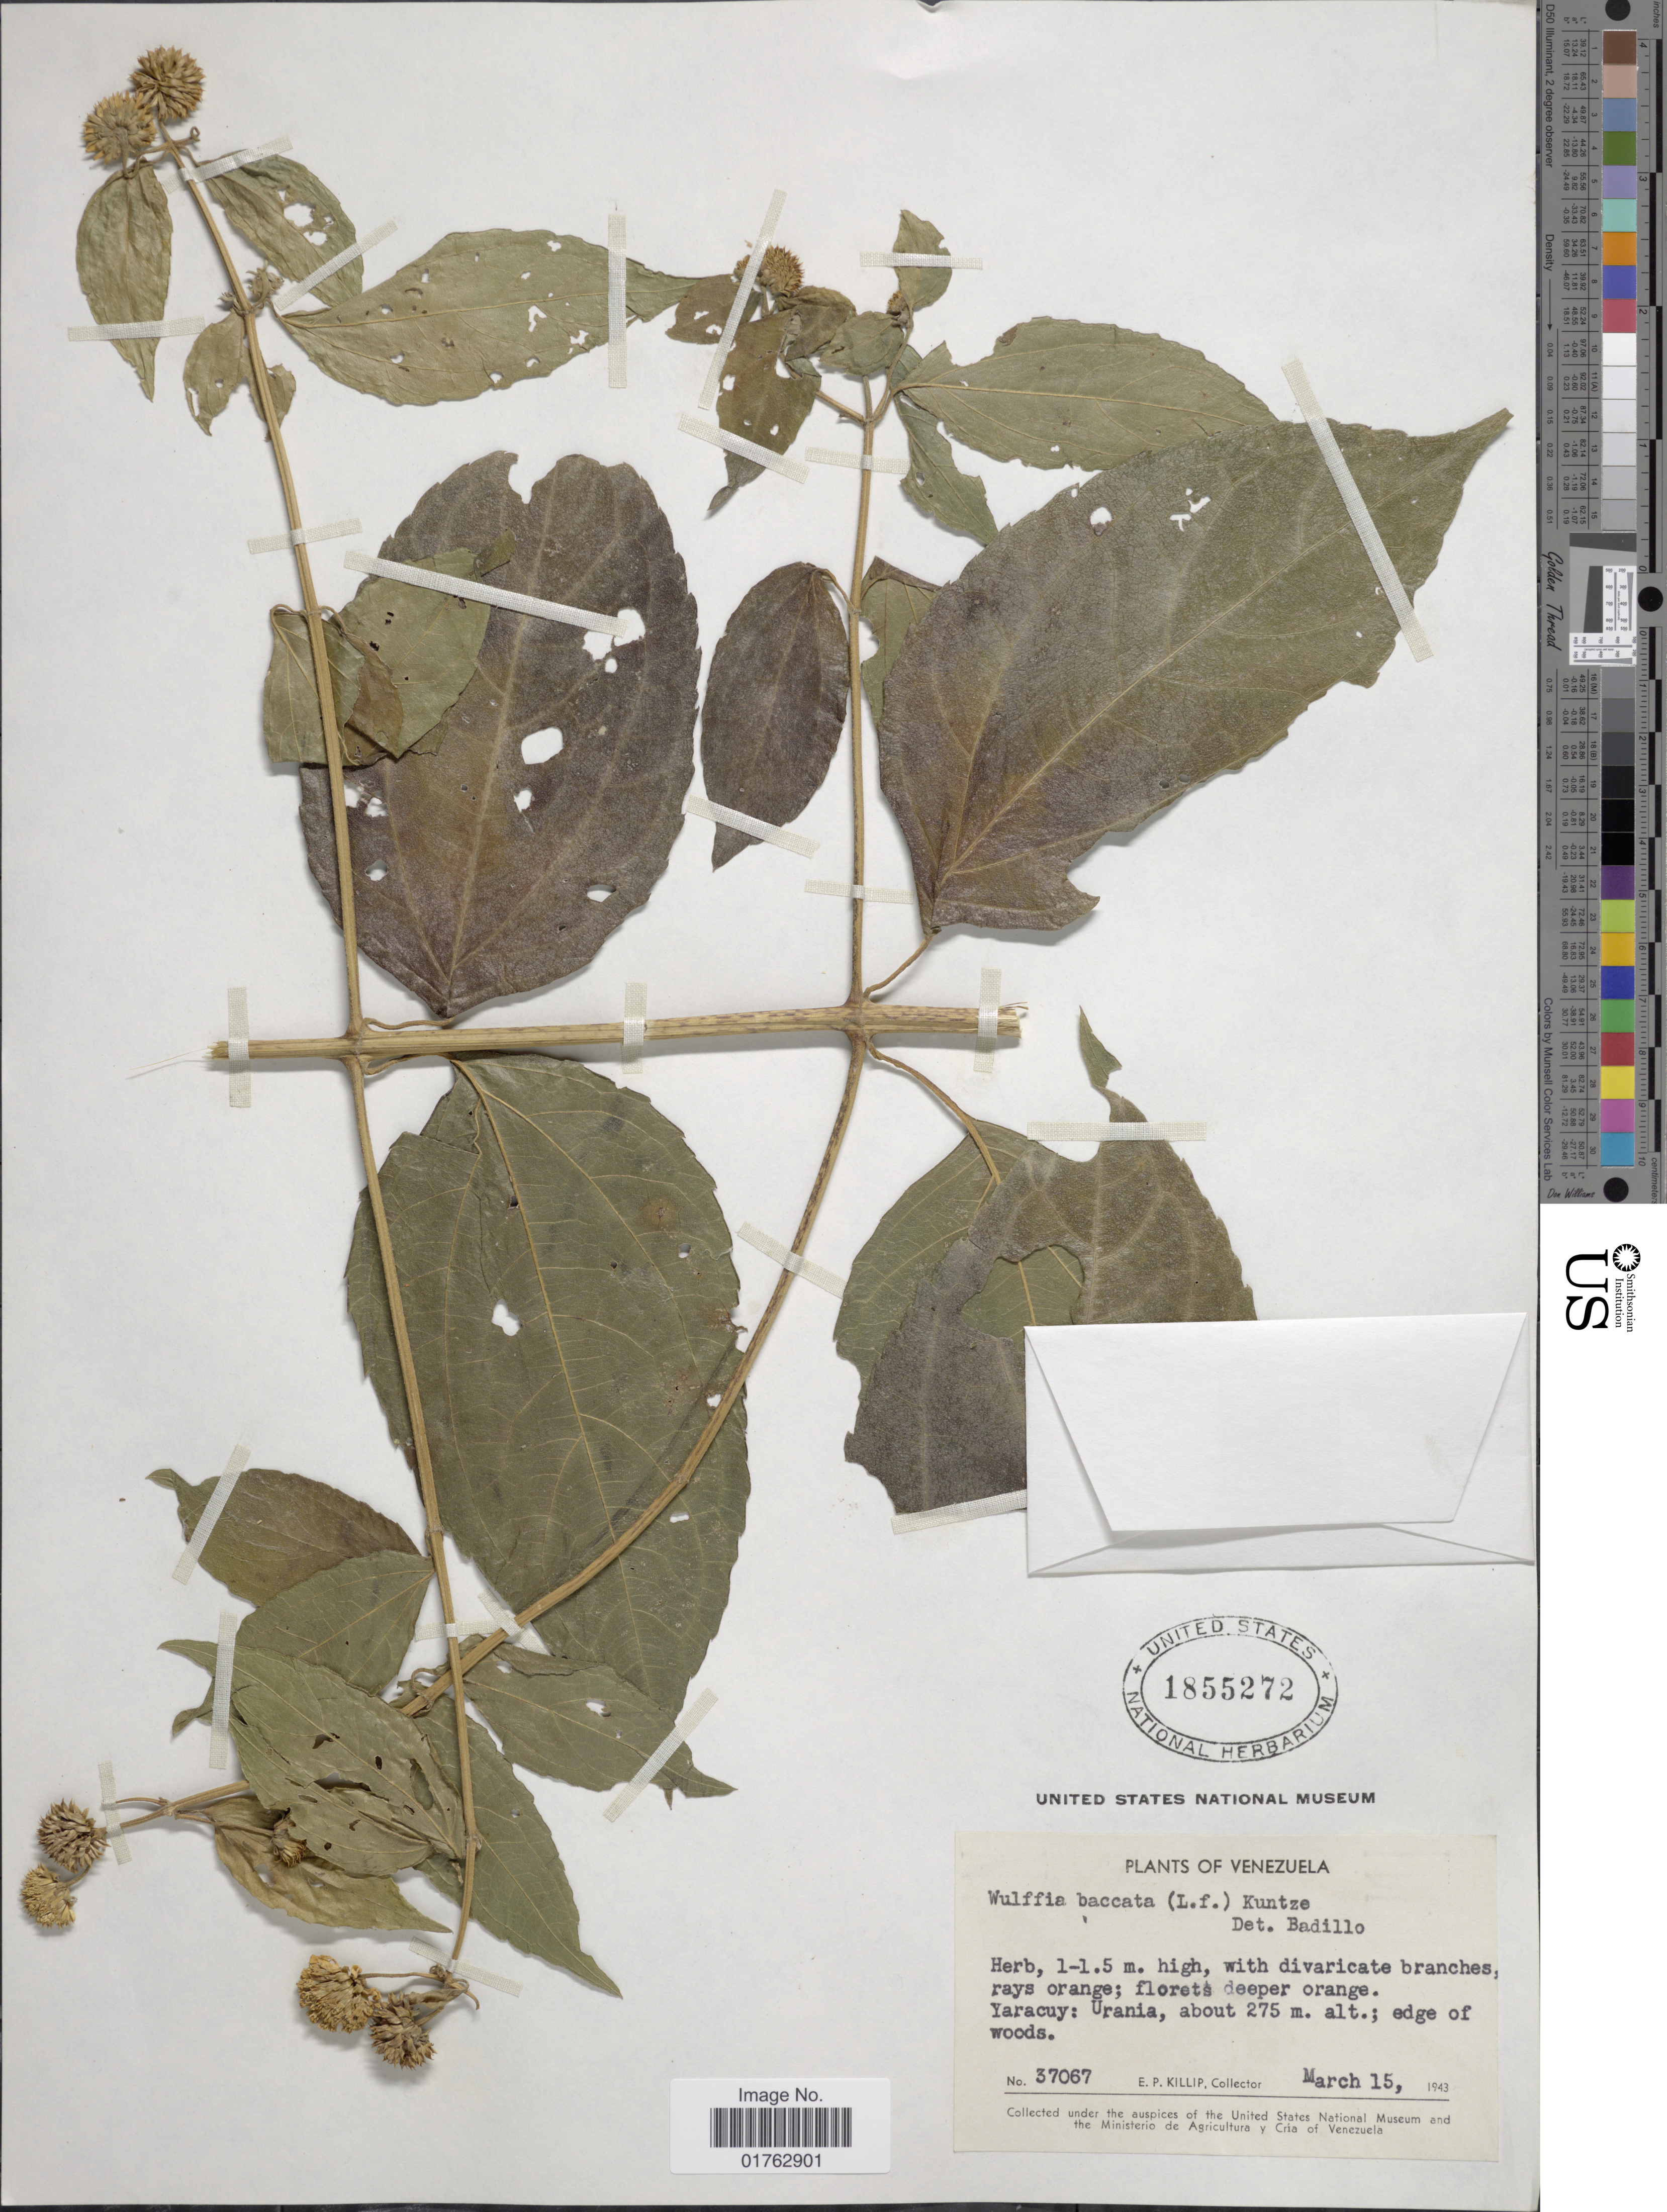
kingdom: Plantae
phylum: Tracheophyta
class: Magnoliopsida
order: Asterales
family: Asteraceae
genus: Wulffia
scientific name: Wulffia baccata var. baccata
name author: (L.) Kuntze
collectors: E. P. Killip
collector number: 37067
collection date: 1943-03-15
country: Venezuela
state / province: Yaracuy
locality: Urania, edge of woods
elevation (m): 275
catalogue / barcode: US 1855272